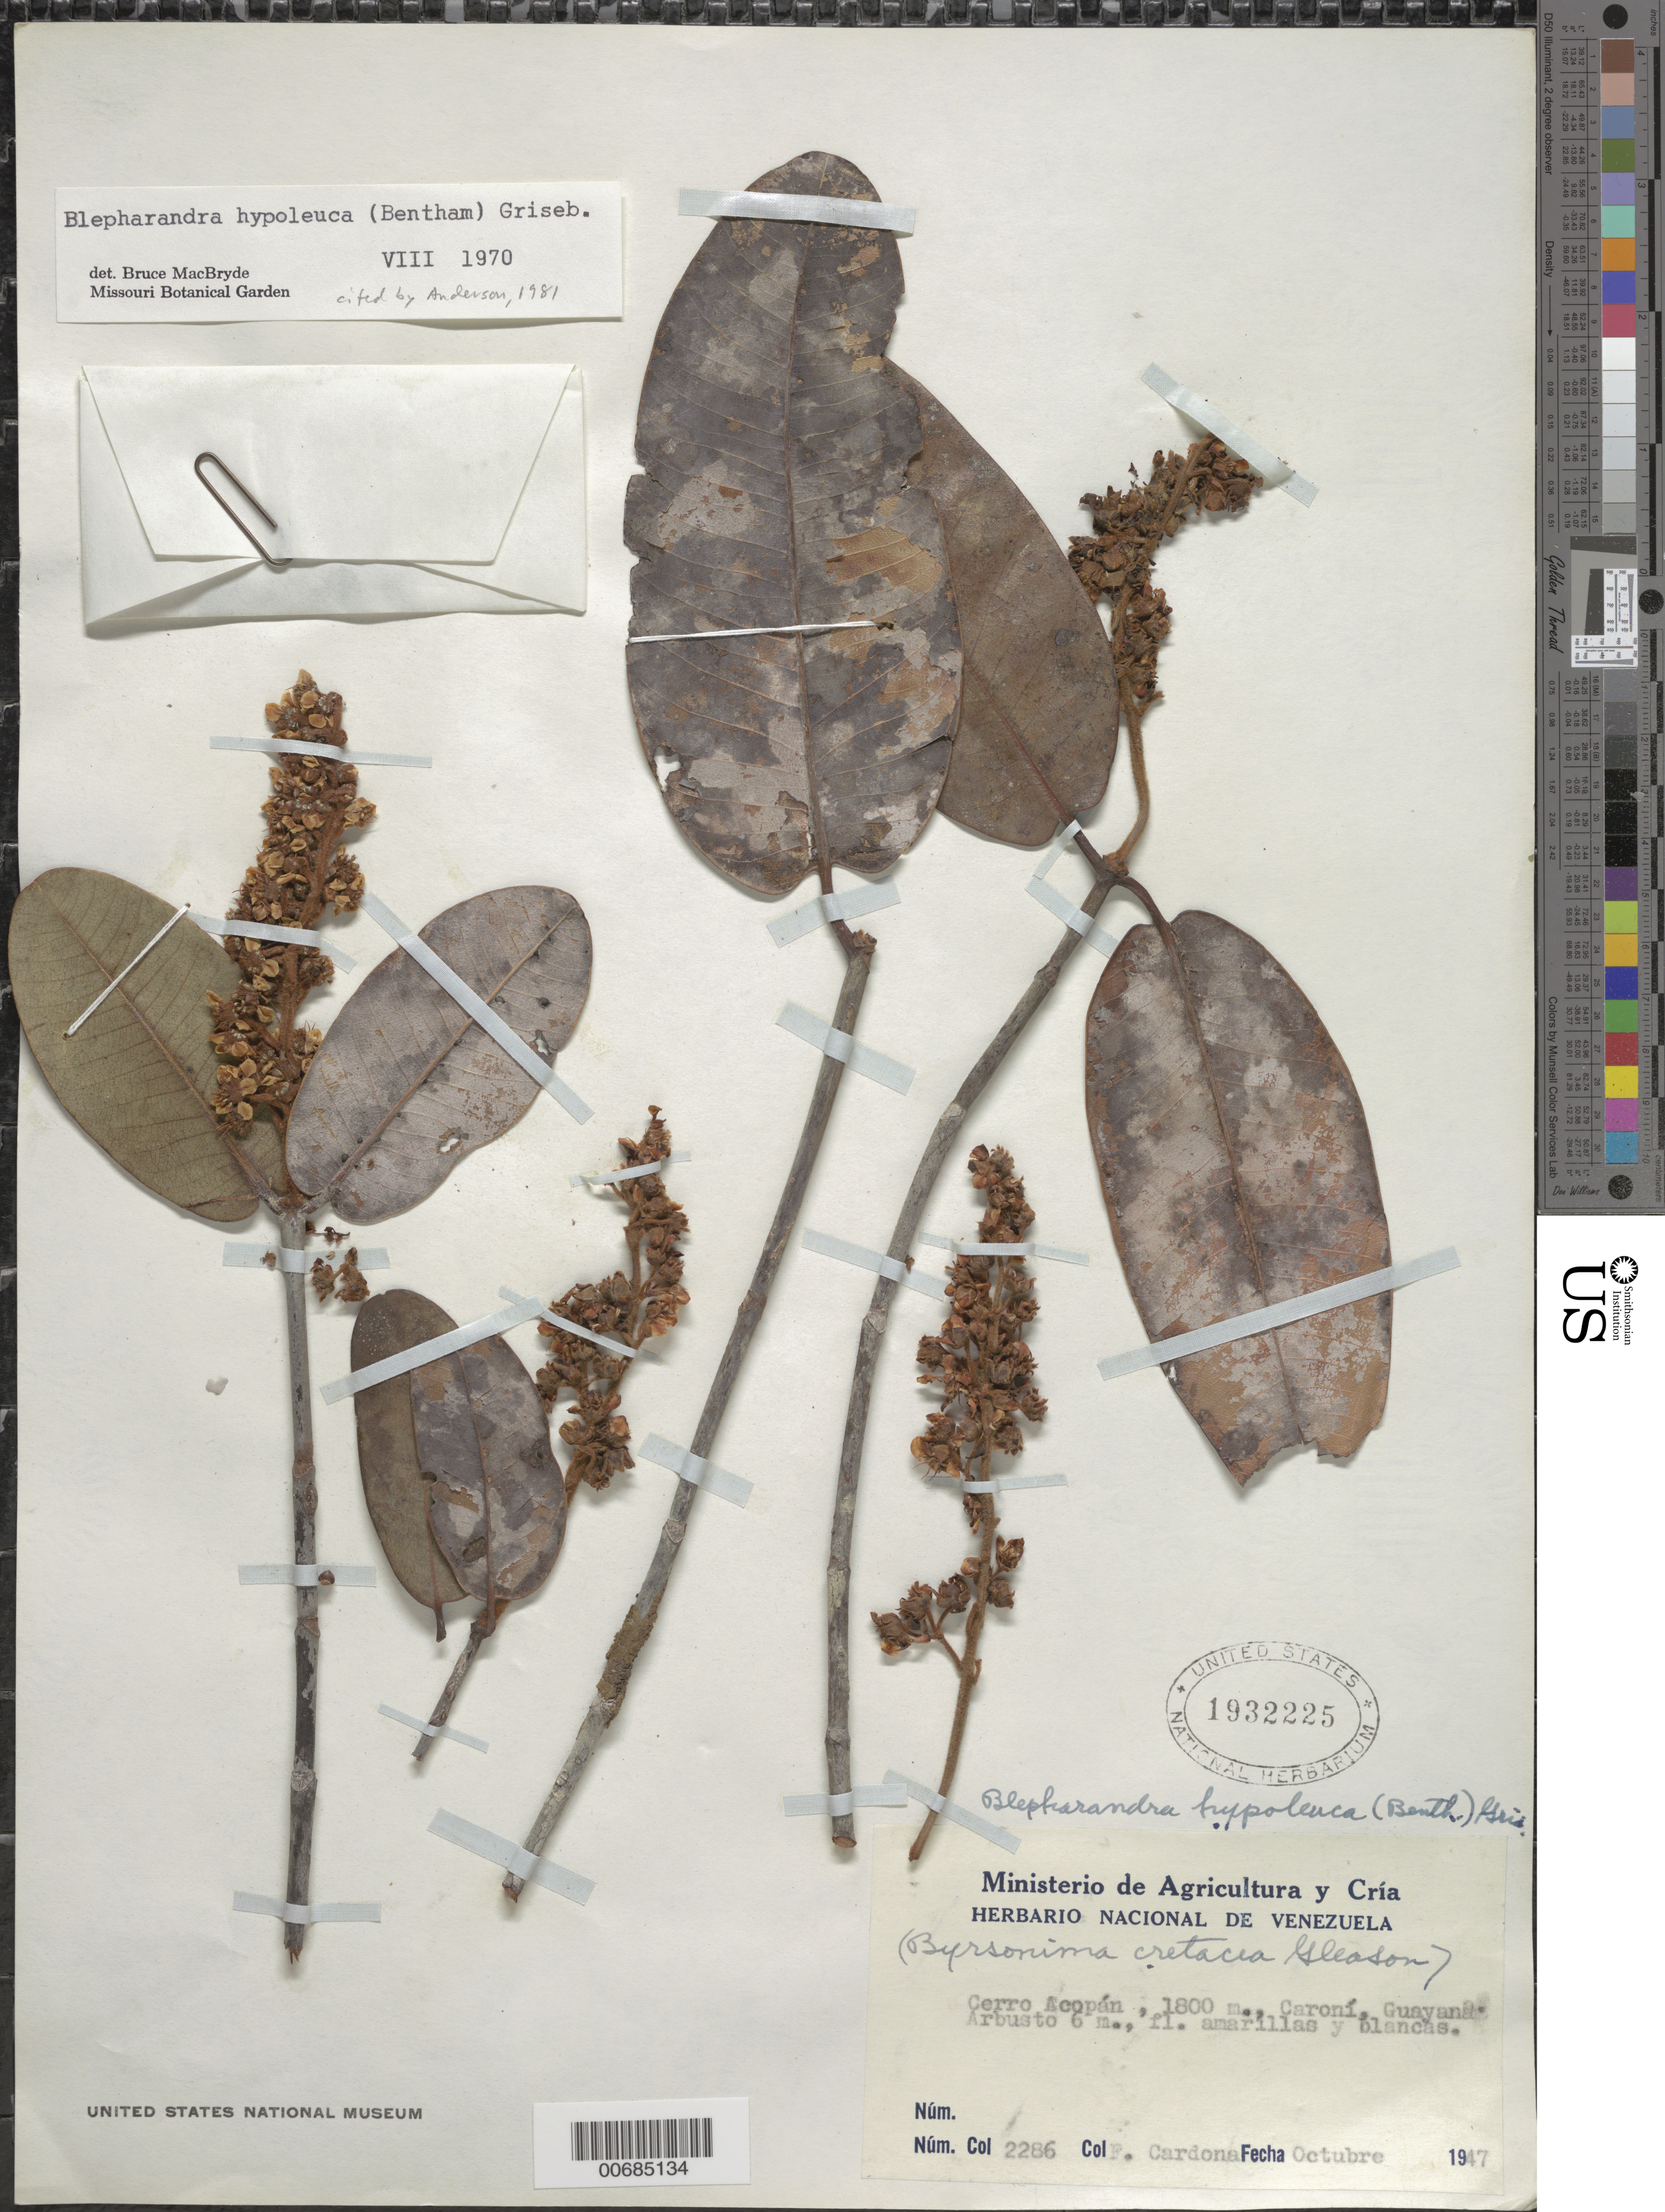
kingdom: Plantae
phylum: Tracheophyta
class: Magnoliopsida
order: Malpighiales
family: Malpighiaceae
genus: Blepharandra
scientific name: Blepharandra hypoleuca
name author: (Benth.) Griseb.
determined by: Anderson, W. R., (MICH), University of Michigan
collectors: F. Cardona Puig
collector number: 2286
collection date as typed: Oct-47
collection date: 1947-10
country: Venezuela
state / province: Bolívar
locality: Cerro Acopán, Río Caroní, Guayana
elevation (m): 1800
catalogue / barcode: US 1932225